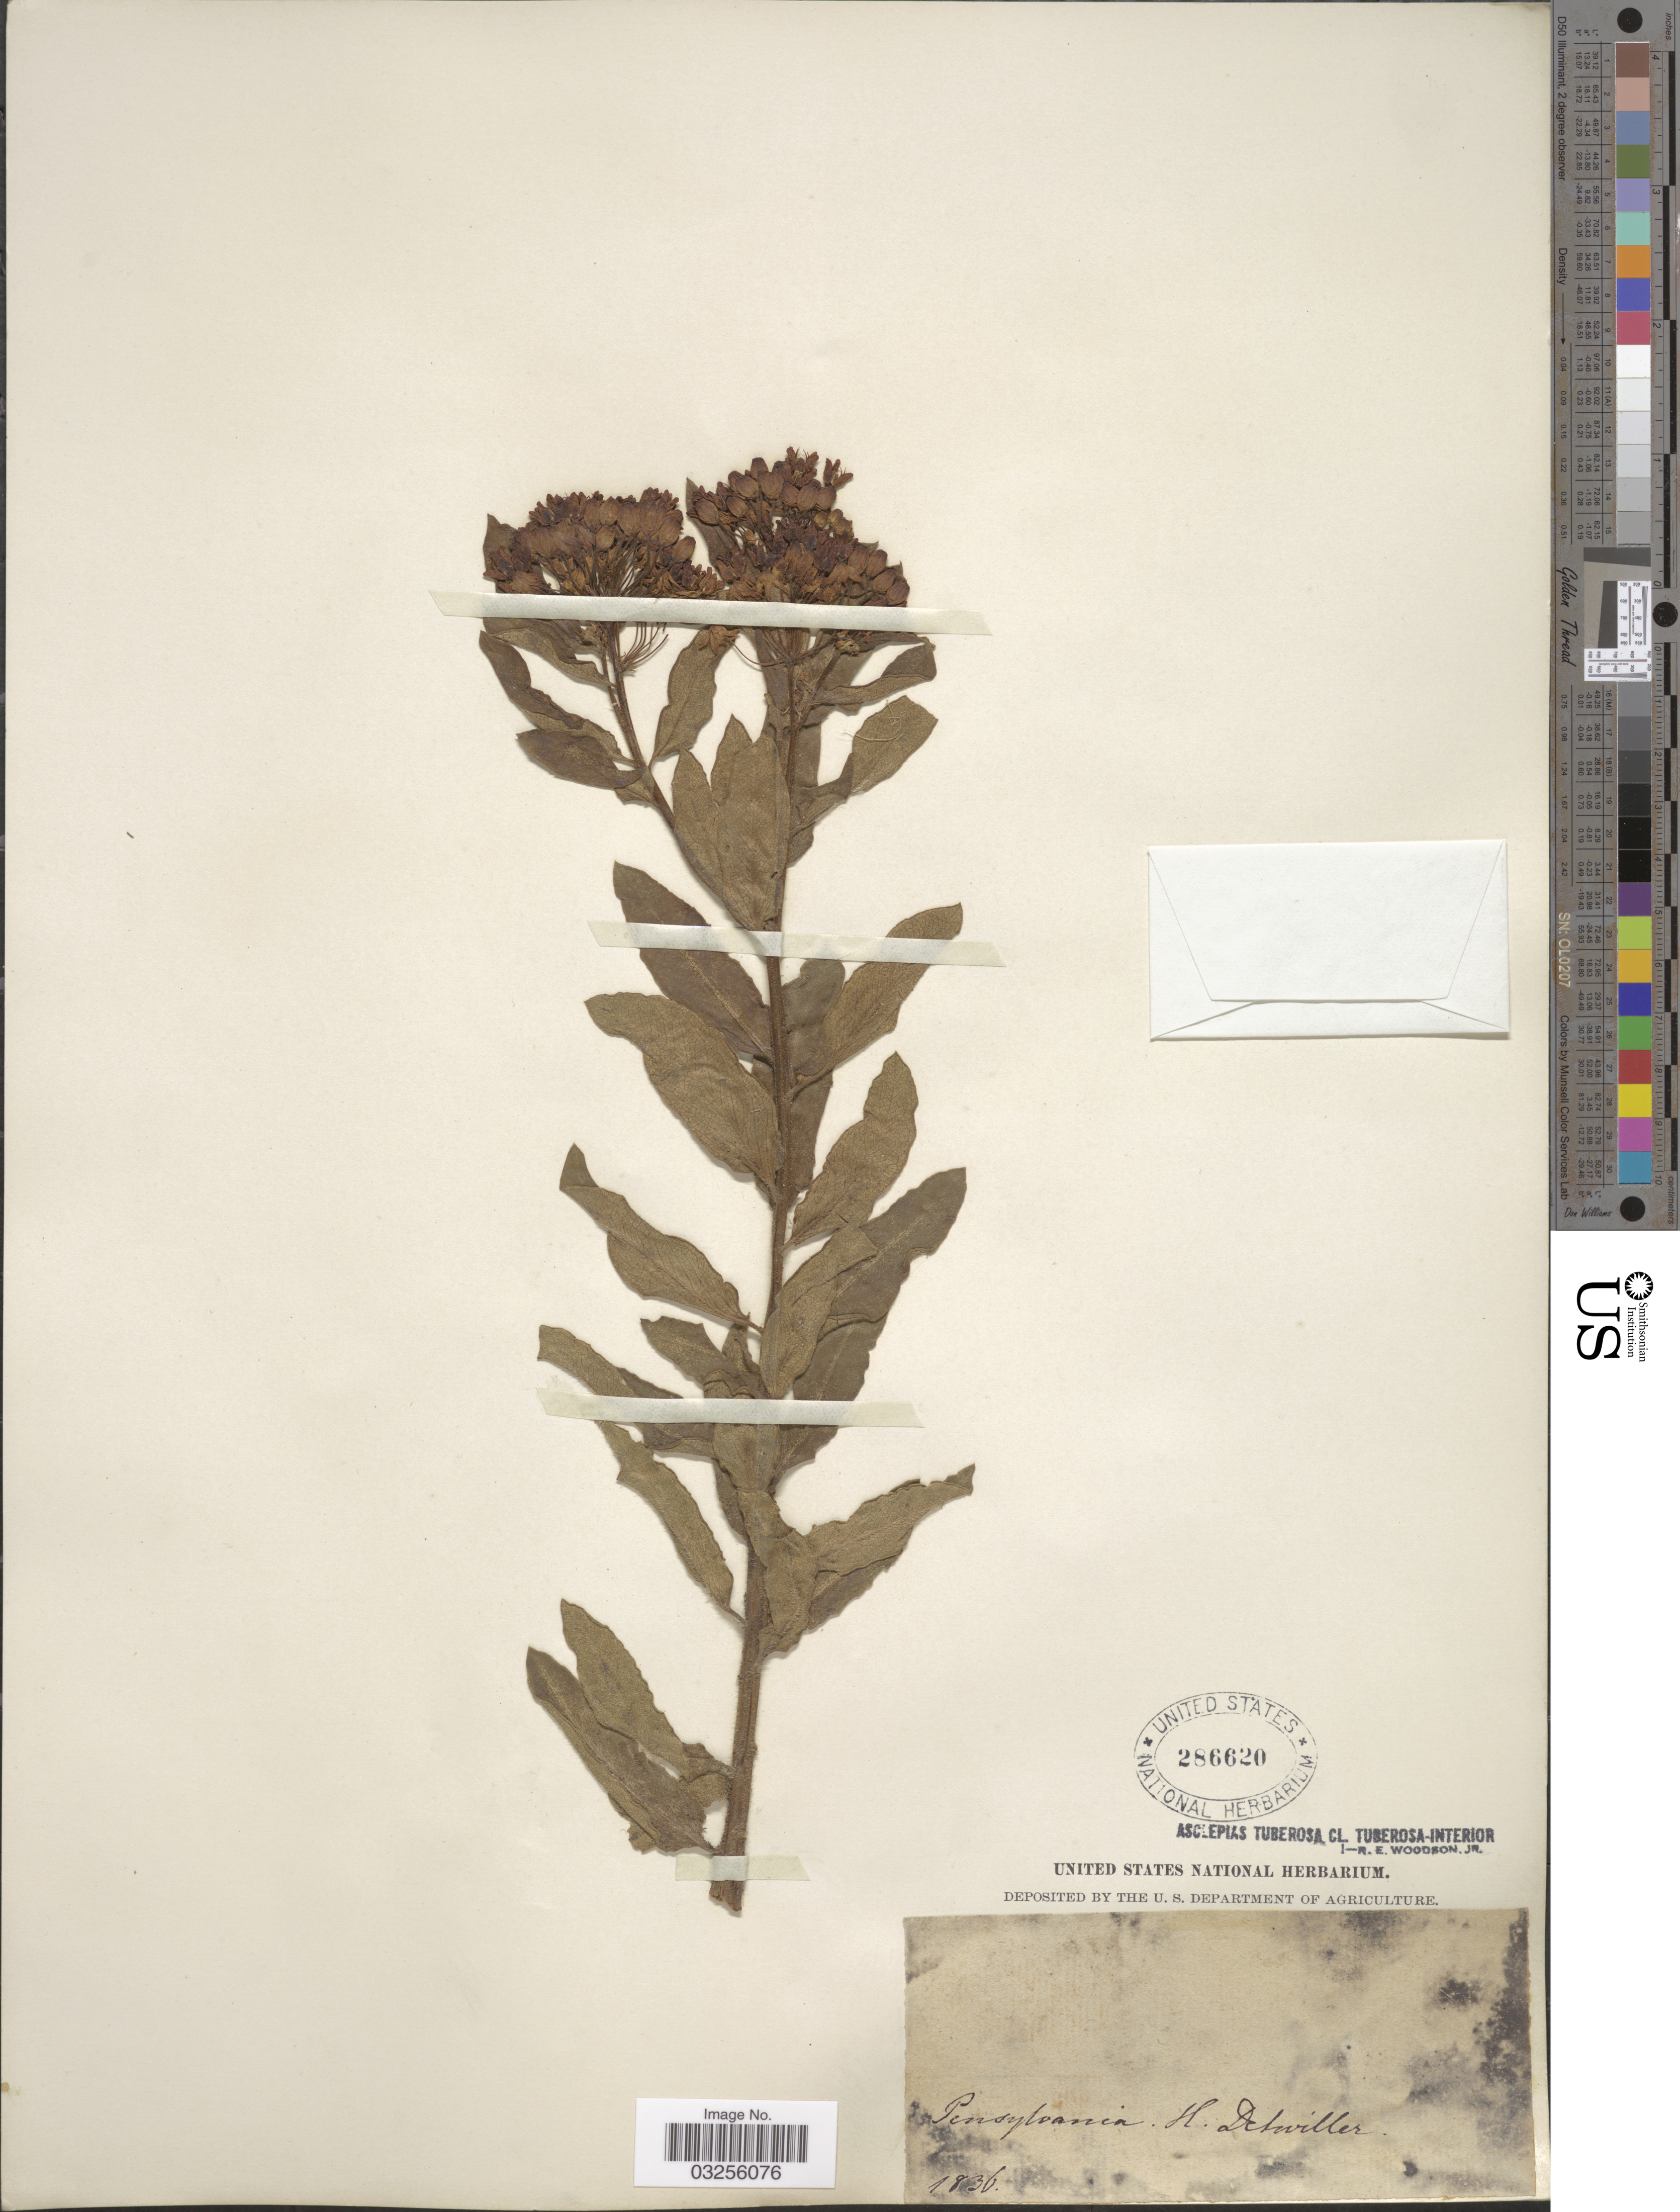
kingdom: Plantae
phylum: Tracheophyta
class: Magnoliopsida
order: Gentianales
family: Apocynaceae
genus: Asclepias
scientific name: Asclepias tuberosa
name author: L.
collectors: H. Detwiller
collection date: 1836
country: United States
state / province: Pennsylvania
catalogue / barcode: US 286620